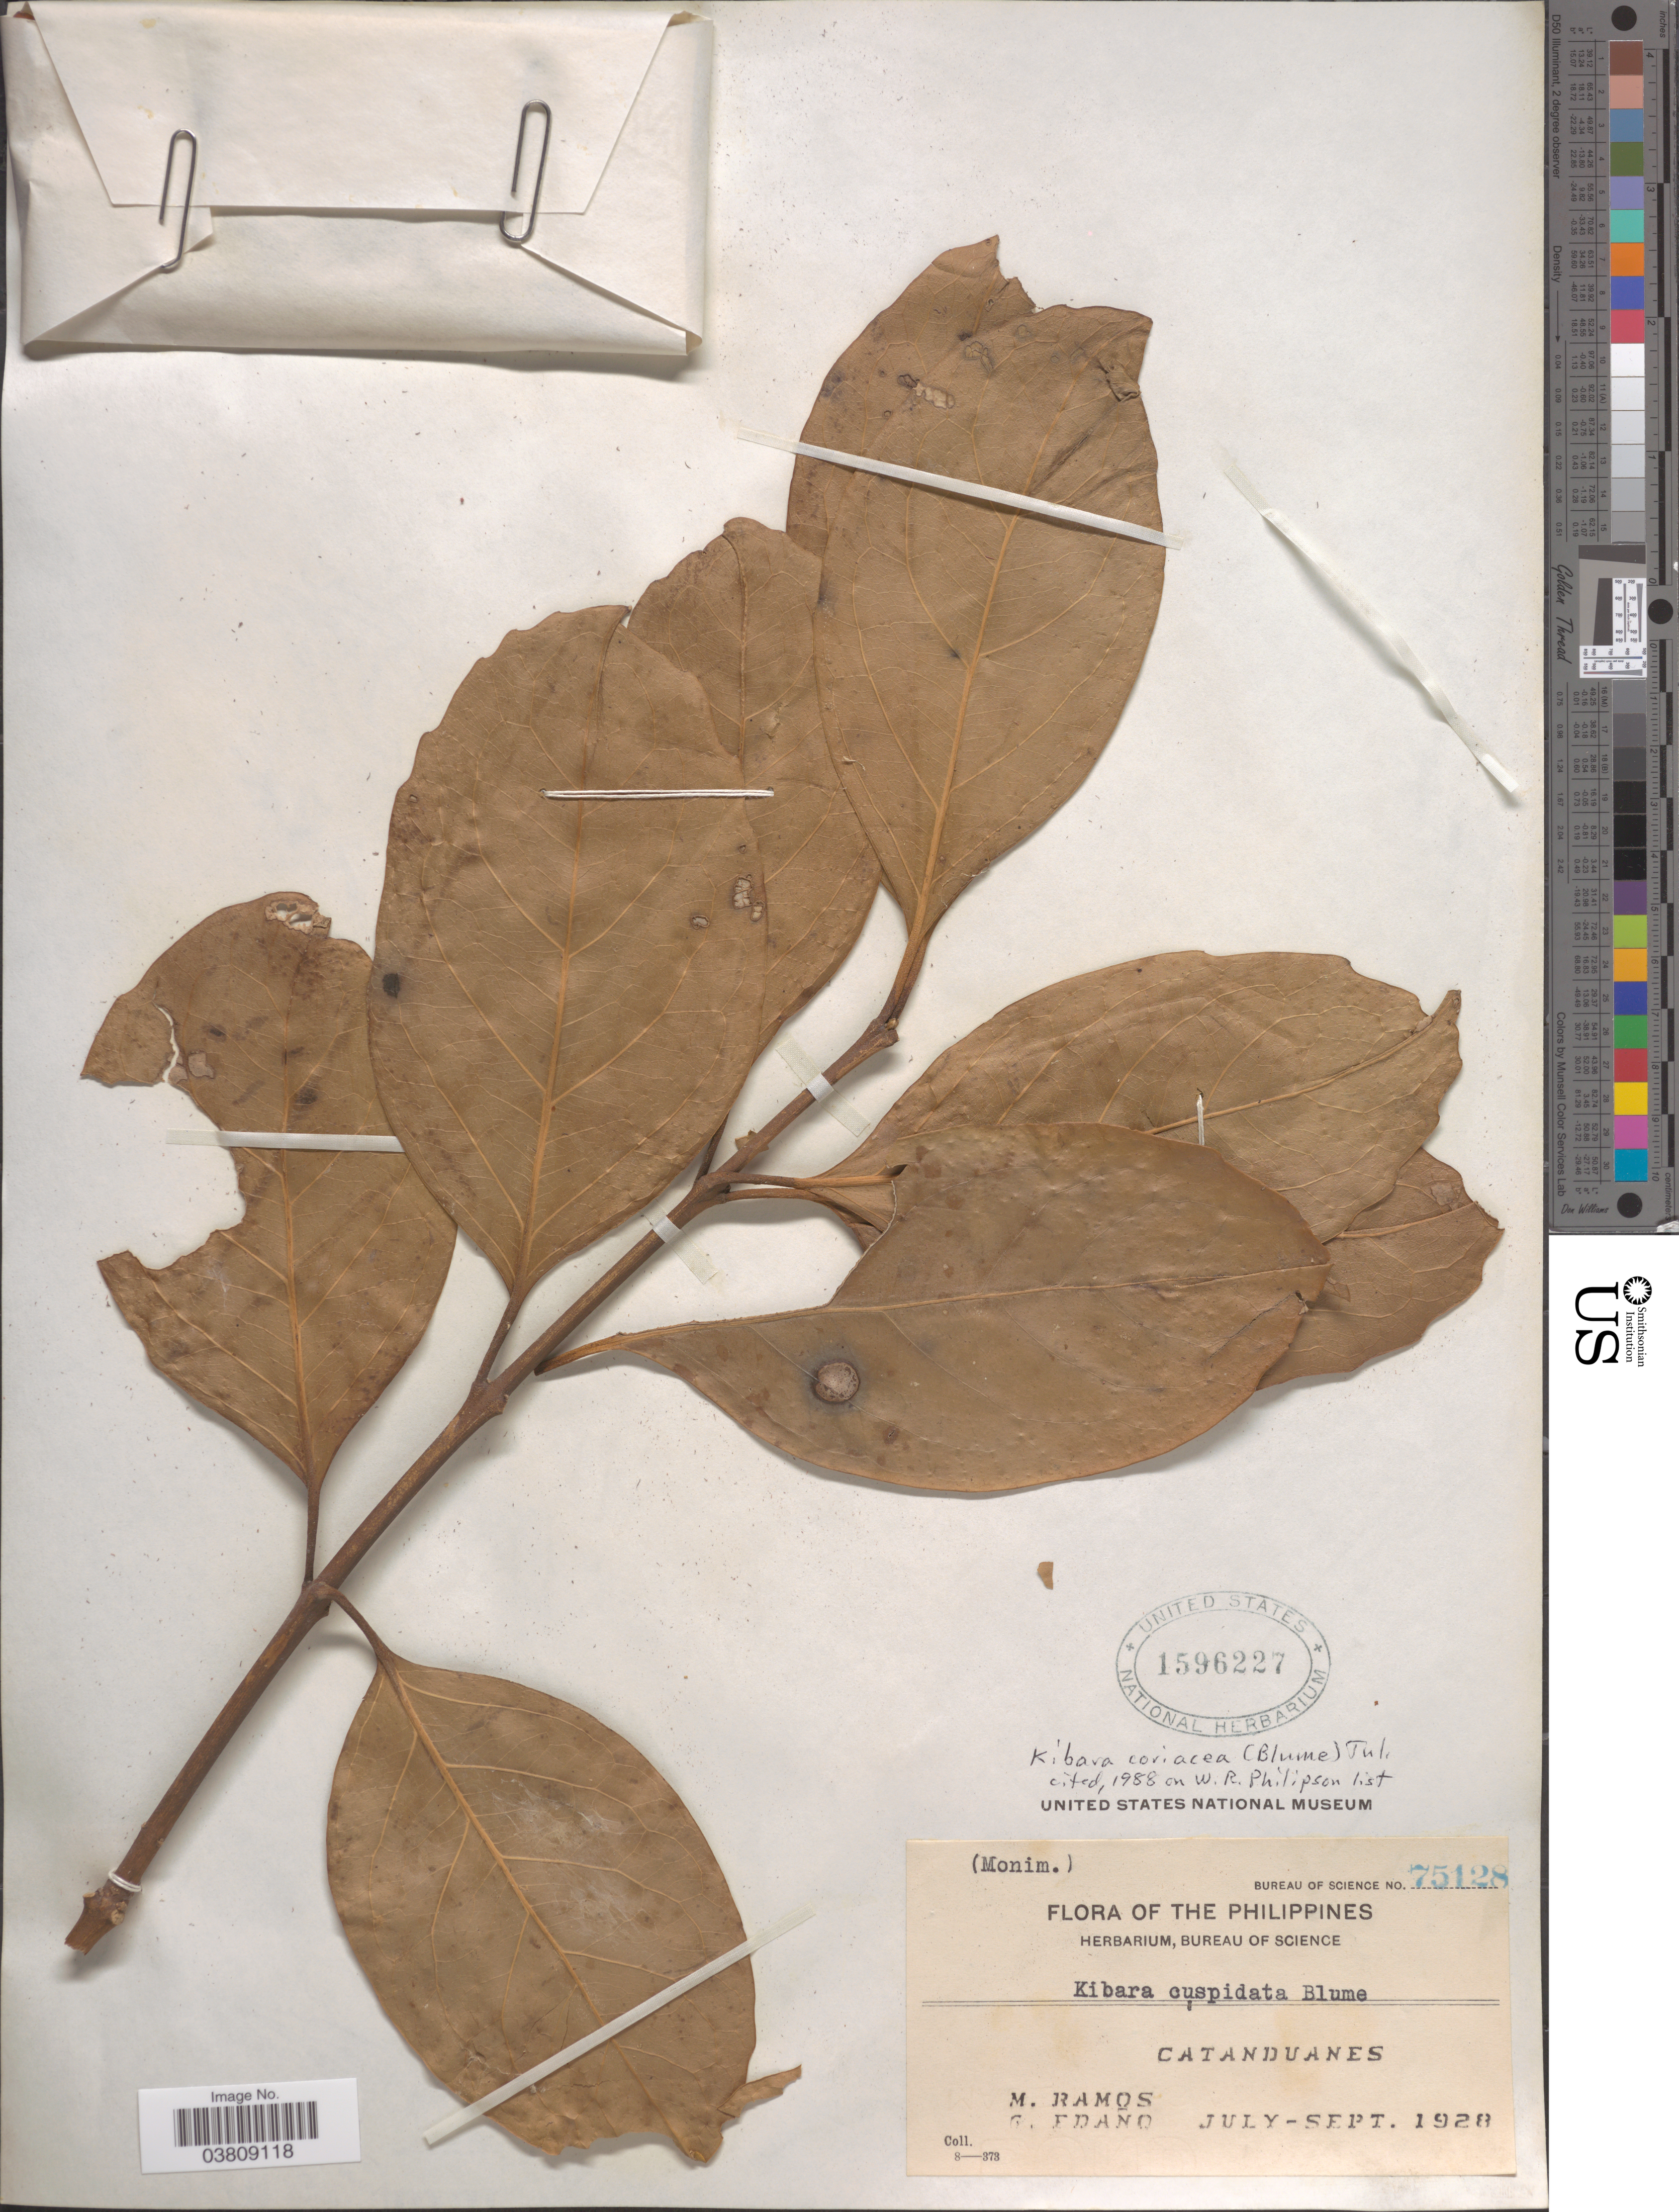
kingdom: Plantae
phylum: Tracheophyta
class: Magnoliopsida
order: Laurales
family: Monimiaceae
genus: Kibara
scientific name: Kibara coriacea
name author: (Blume) Hook. f. & Thomson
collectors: M. Ramos & G. Edaño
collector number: Bureau of Science 75128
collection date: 1928-07/1928-09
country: Philippines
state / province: Bicol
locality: Catanduanes.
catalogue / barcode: US 1596227